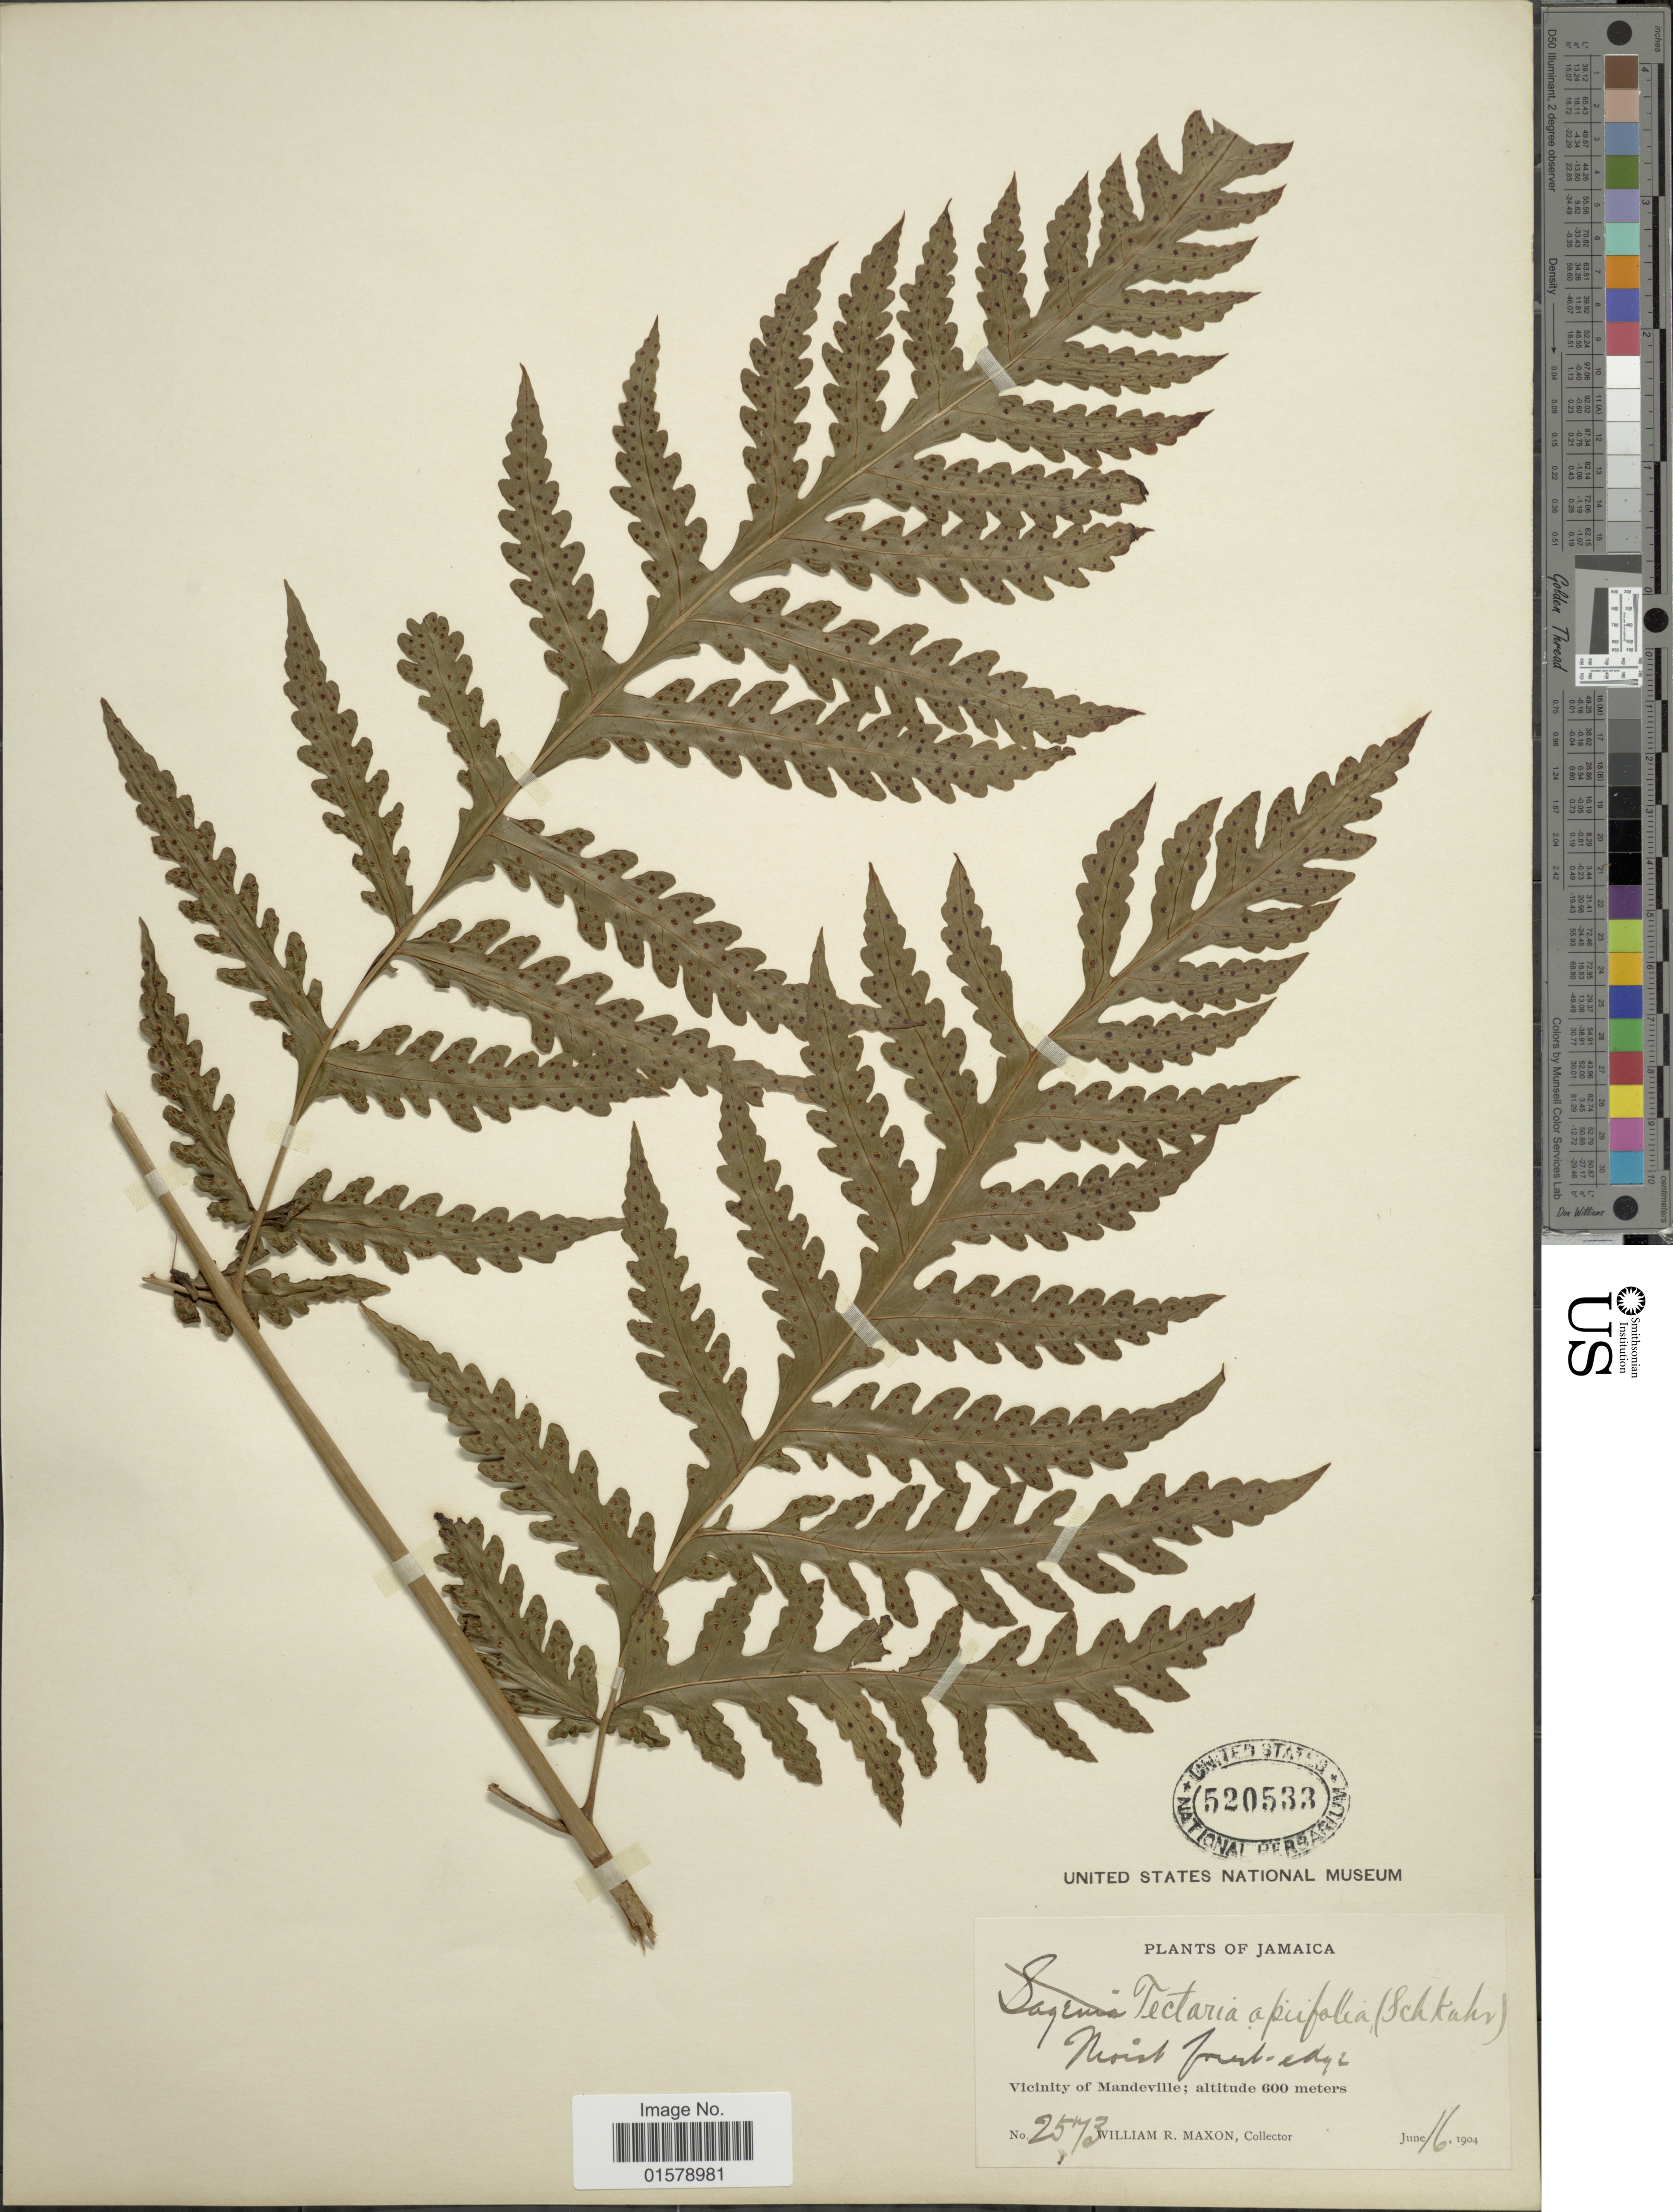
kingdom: Plantae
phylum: Tracheophyta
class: Polypodiopsida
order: Polypodiales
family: Tectariaceae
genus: Tectaria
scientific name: Tectaria apiifolia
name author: (Schkuhr) Copel.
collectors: W. R. Maxon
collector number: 2573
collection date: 1904-06-16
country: Jamaica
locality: Vicinity of Mandeville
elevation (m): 600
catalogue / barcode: US 520533